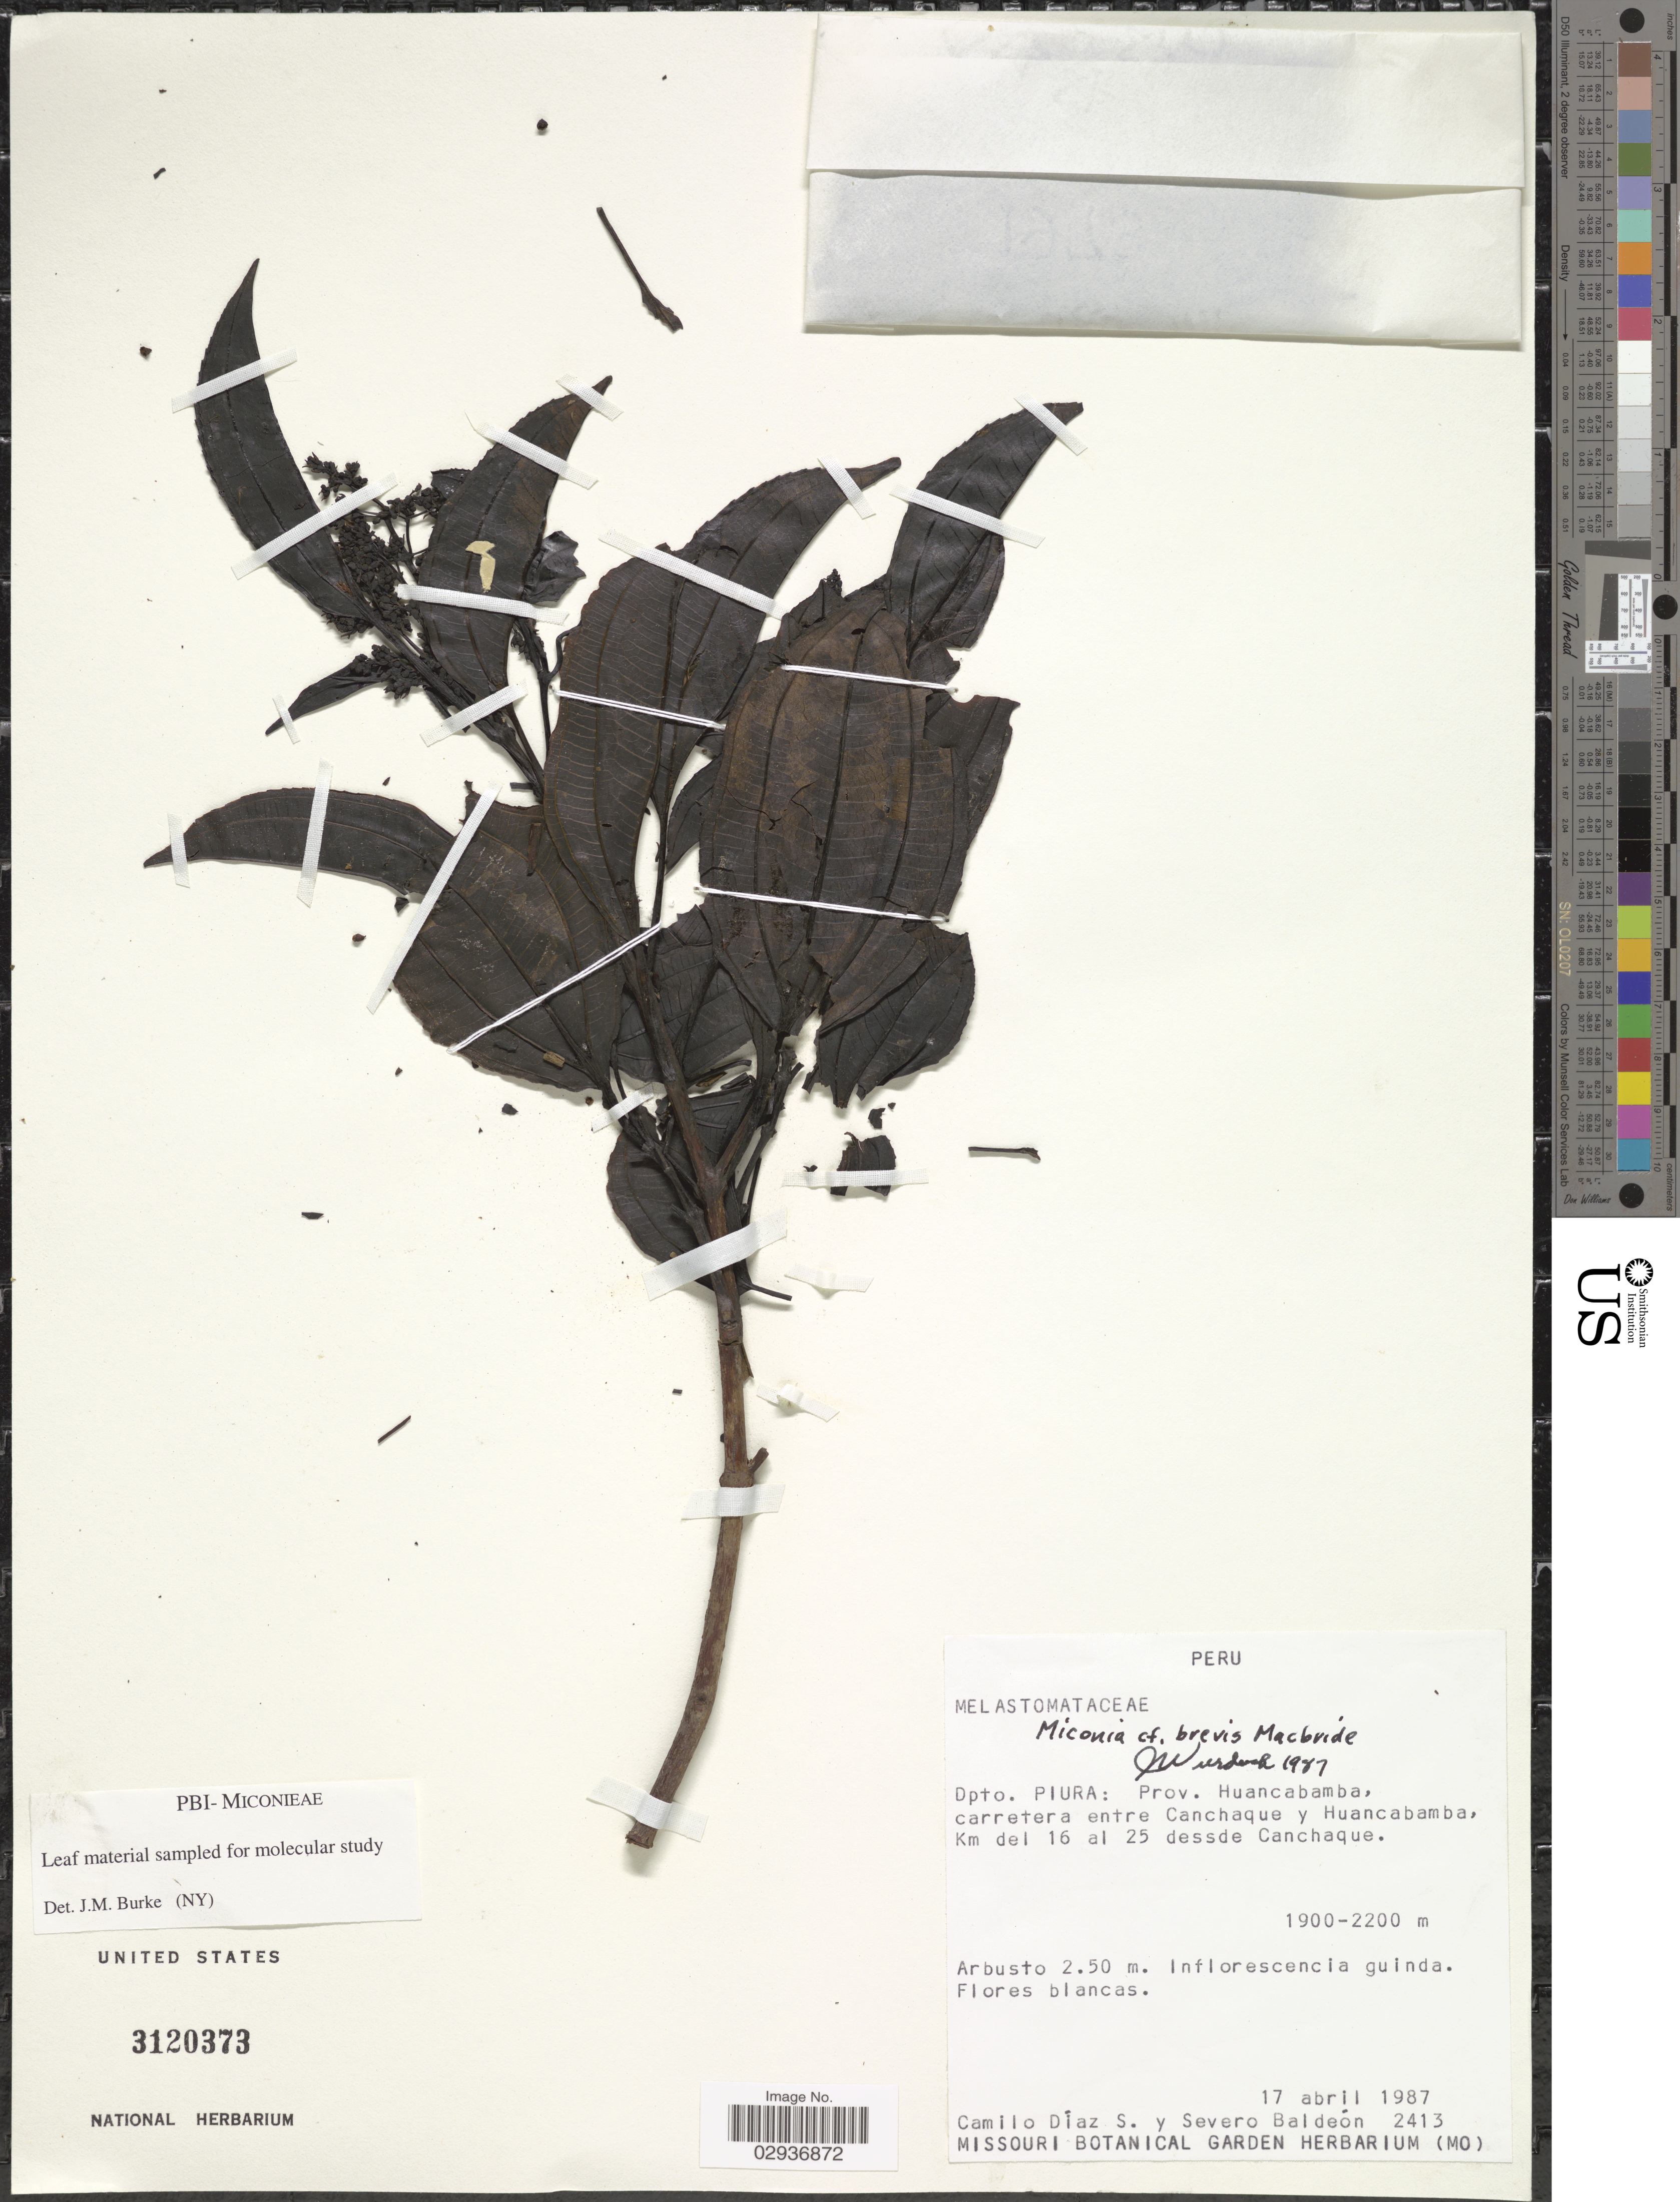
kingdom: Plantae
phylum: Tracheophyta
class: Magnoliopsida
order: Myrtales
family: Melastomataceae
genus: Miconia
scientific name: Miconia brevis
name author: J.F. Macbr.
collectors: C. Díaz S. & S. Baldeón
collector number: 2413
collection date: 1987-04-17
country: Peru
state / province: Piura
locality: Dpto. Piura: Prov. Huancabamba, carretera entre Canchaque y Huancabamba, Km del 16 al 25 dessde Canchaque.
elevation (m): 1900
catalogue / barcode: US 3120373